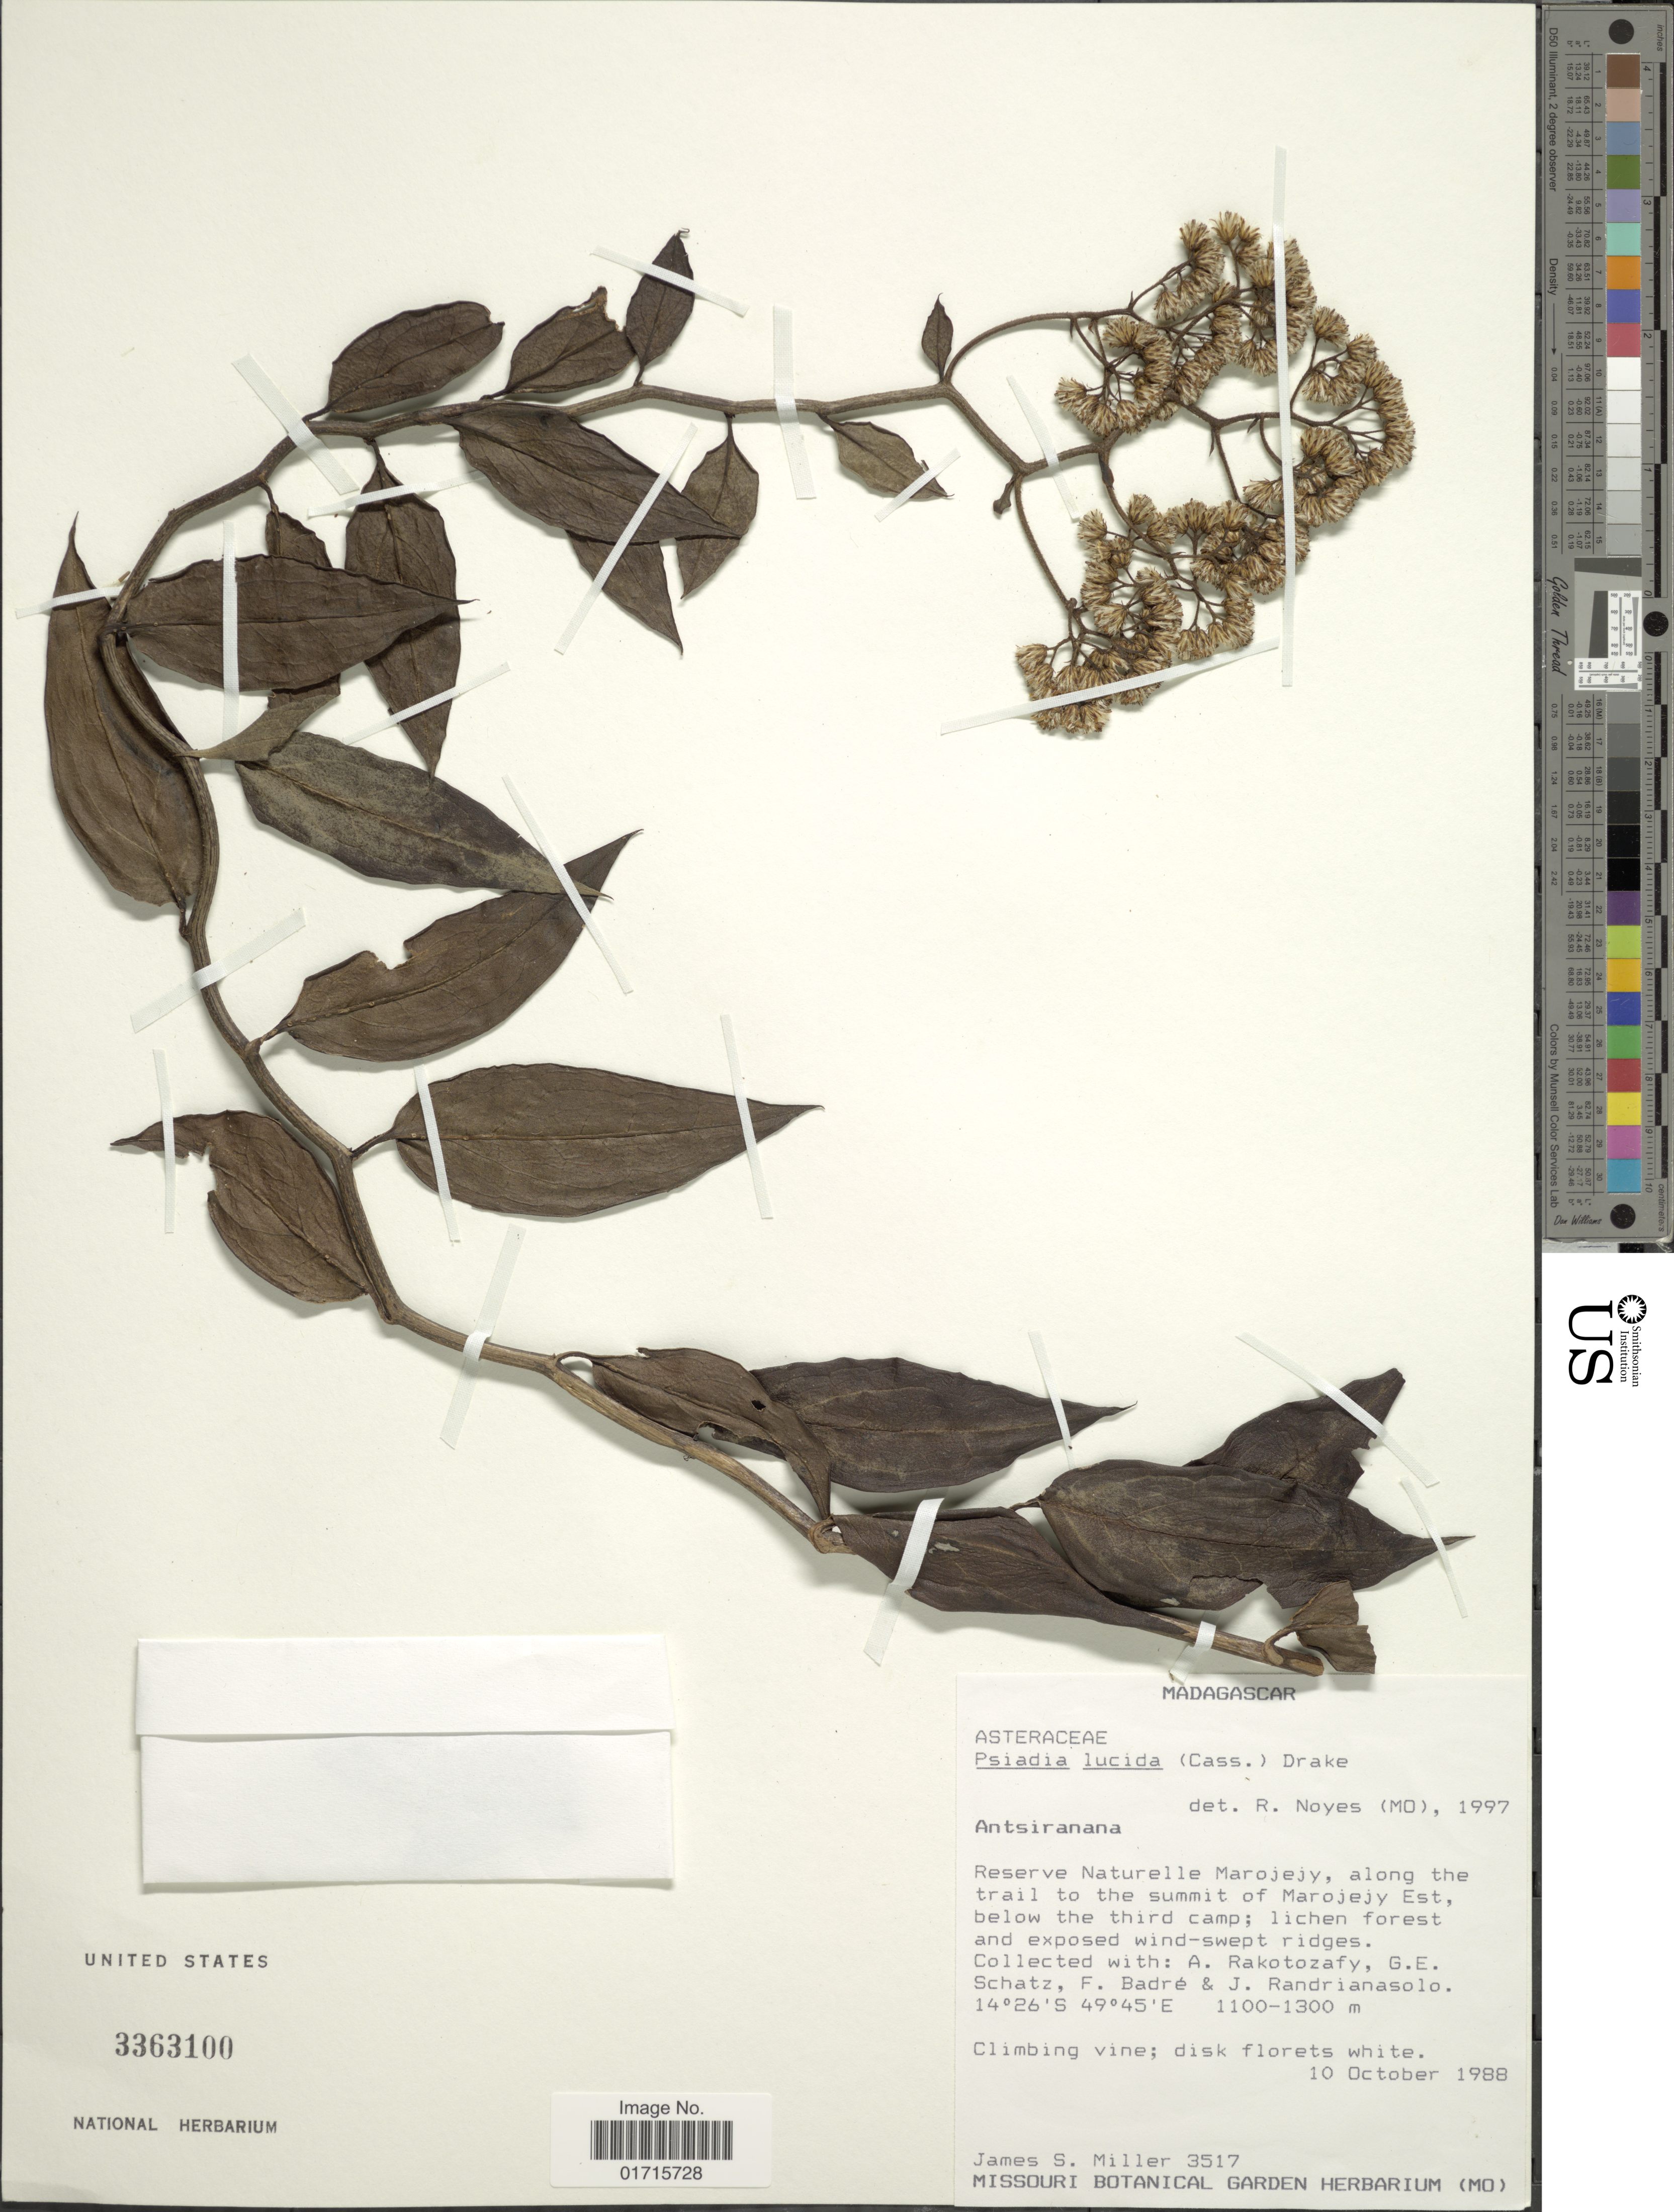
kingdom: Plantae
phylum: Tracheophyta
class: Magnoliopsida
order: Asterales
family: Asteraceae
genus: Psiadia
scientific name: Psiadia lucida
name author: (Cass.) Drake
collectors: J. S. Miller, A. Rakotozafy, G. Schatz, F. Badré & J. Randrianasolo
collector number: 3517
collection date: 1988-10-10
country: Madagascar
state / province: Sava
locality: Madagascar. Antsiranana. Reserve Naturelle Marojejy, along the trail to the summit of Marojejy Est, below the third camp; lichen forest and exposed wind-swept ridges.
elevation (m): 1100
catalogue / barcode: US 3363100